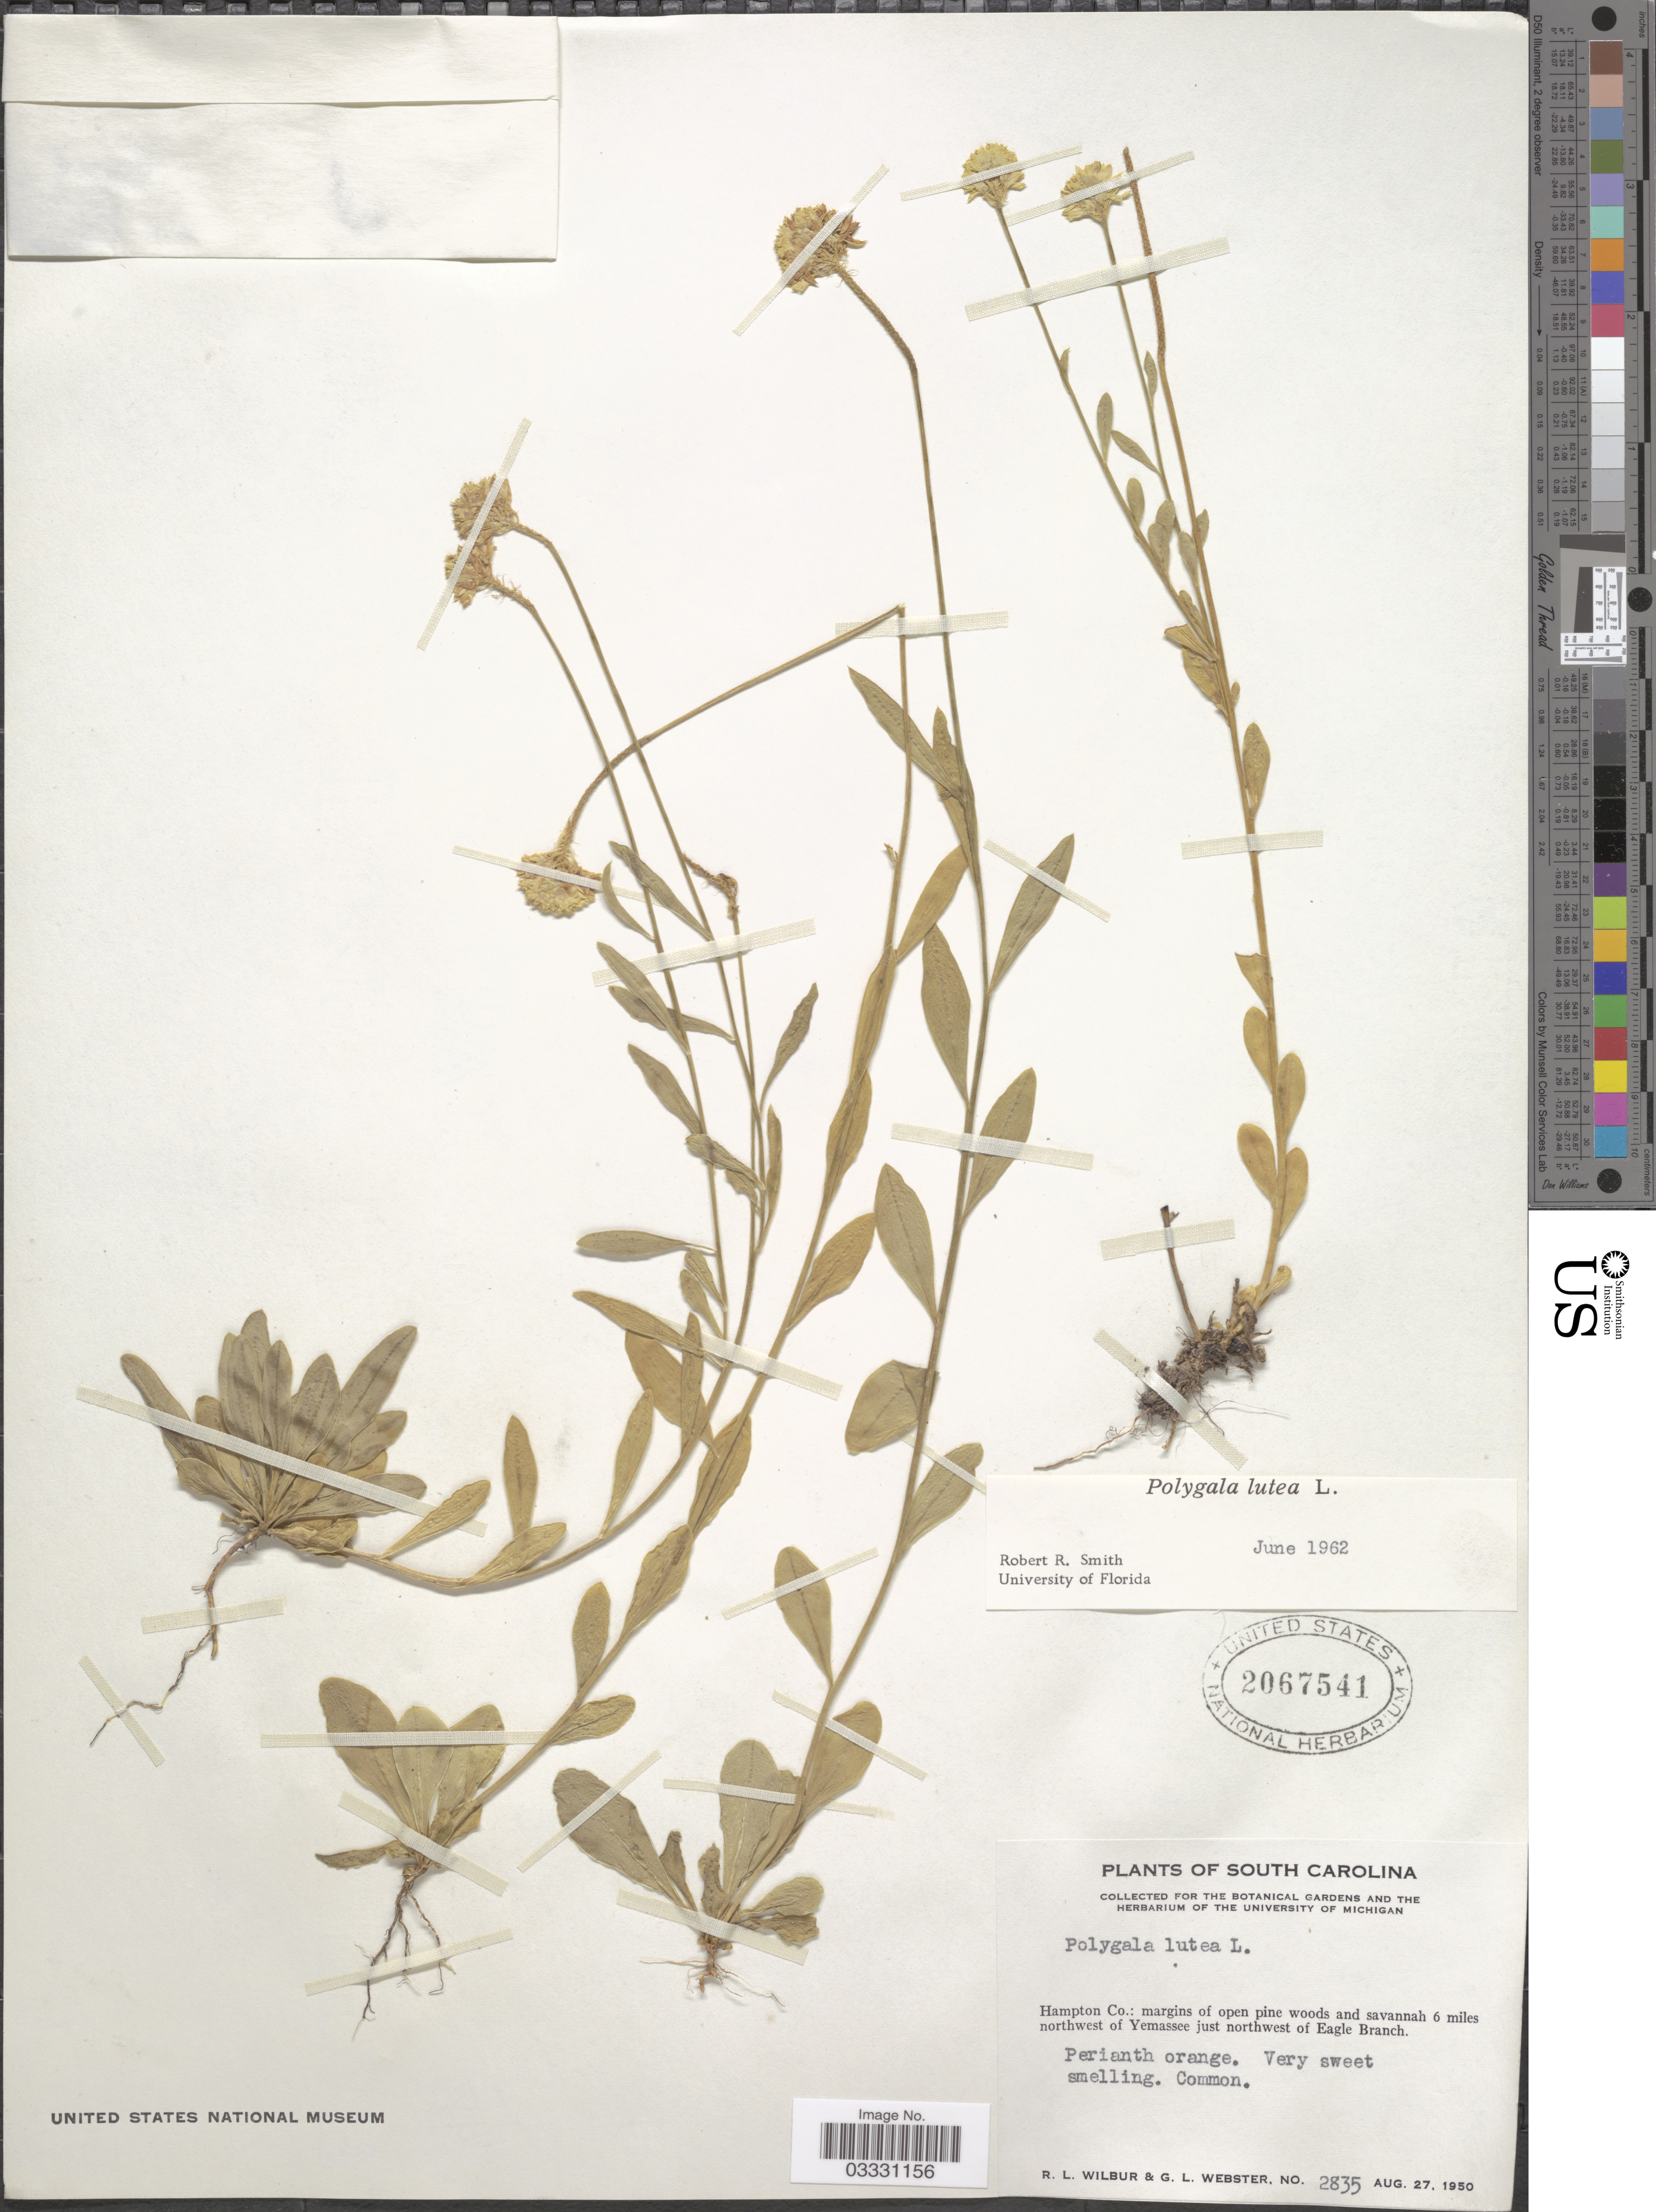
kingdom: Plantae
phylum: Tracheophyta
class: Magnoliopsida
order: Fabales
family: Polygalaceae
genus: Polygala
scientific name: Polygala lutea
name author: L.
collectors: R. L. Wilbur & G. L. Webster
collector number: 2835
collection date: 1950-08-27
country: United States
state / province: South Carolina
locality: Hampton Co.: margins of open pine woods and savannah 6 miles northwest of Yemassee just northwest of Eagle Branch.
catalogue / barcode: US 2067541